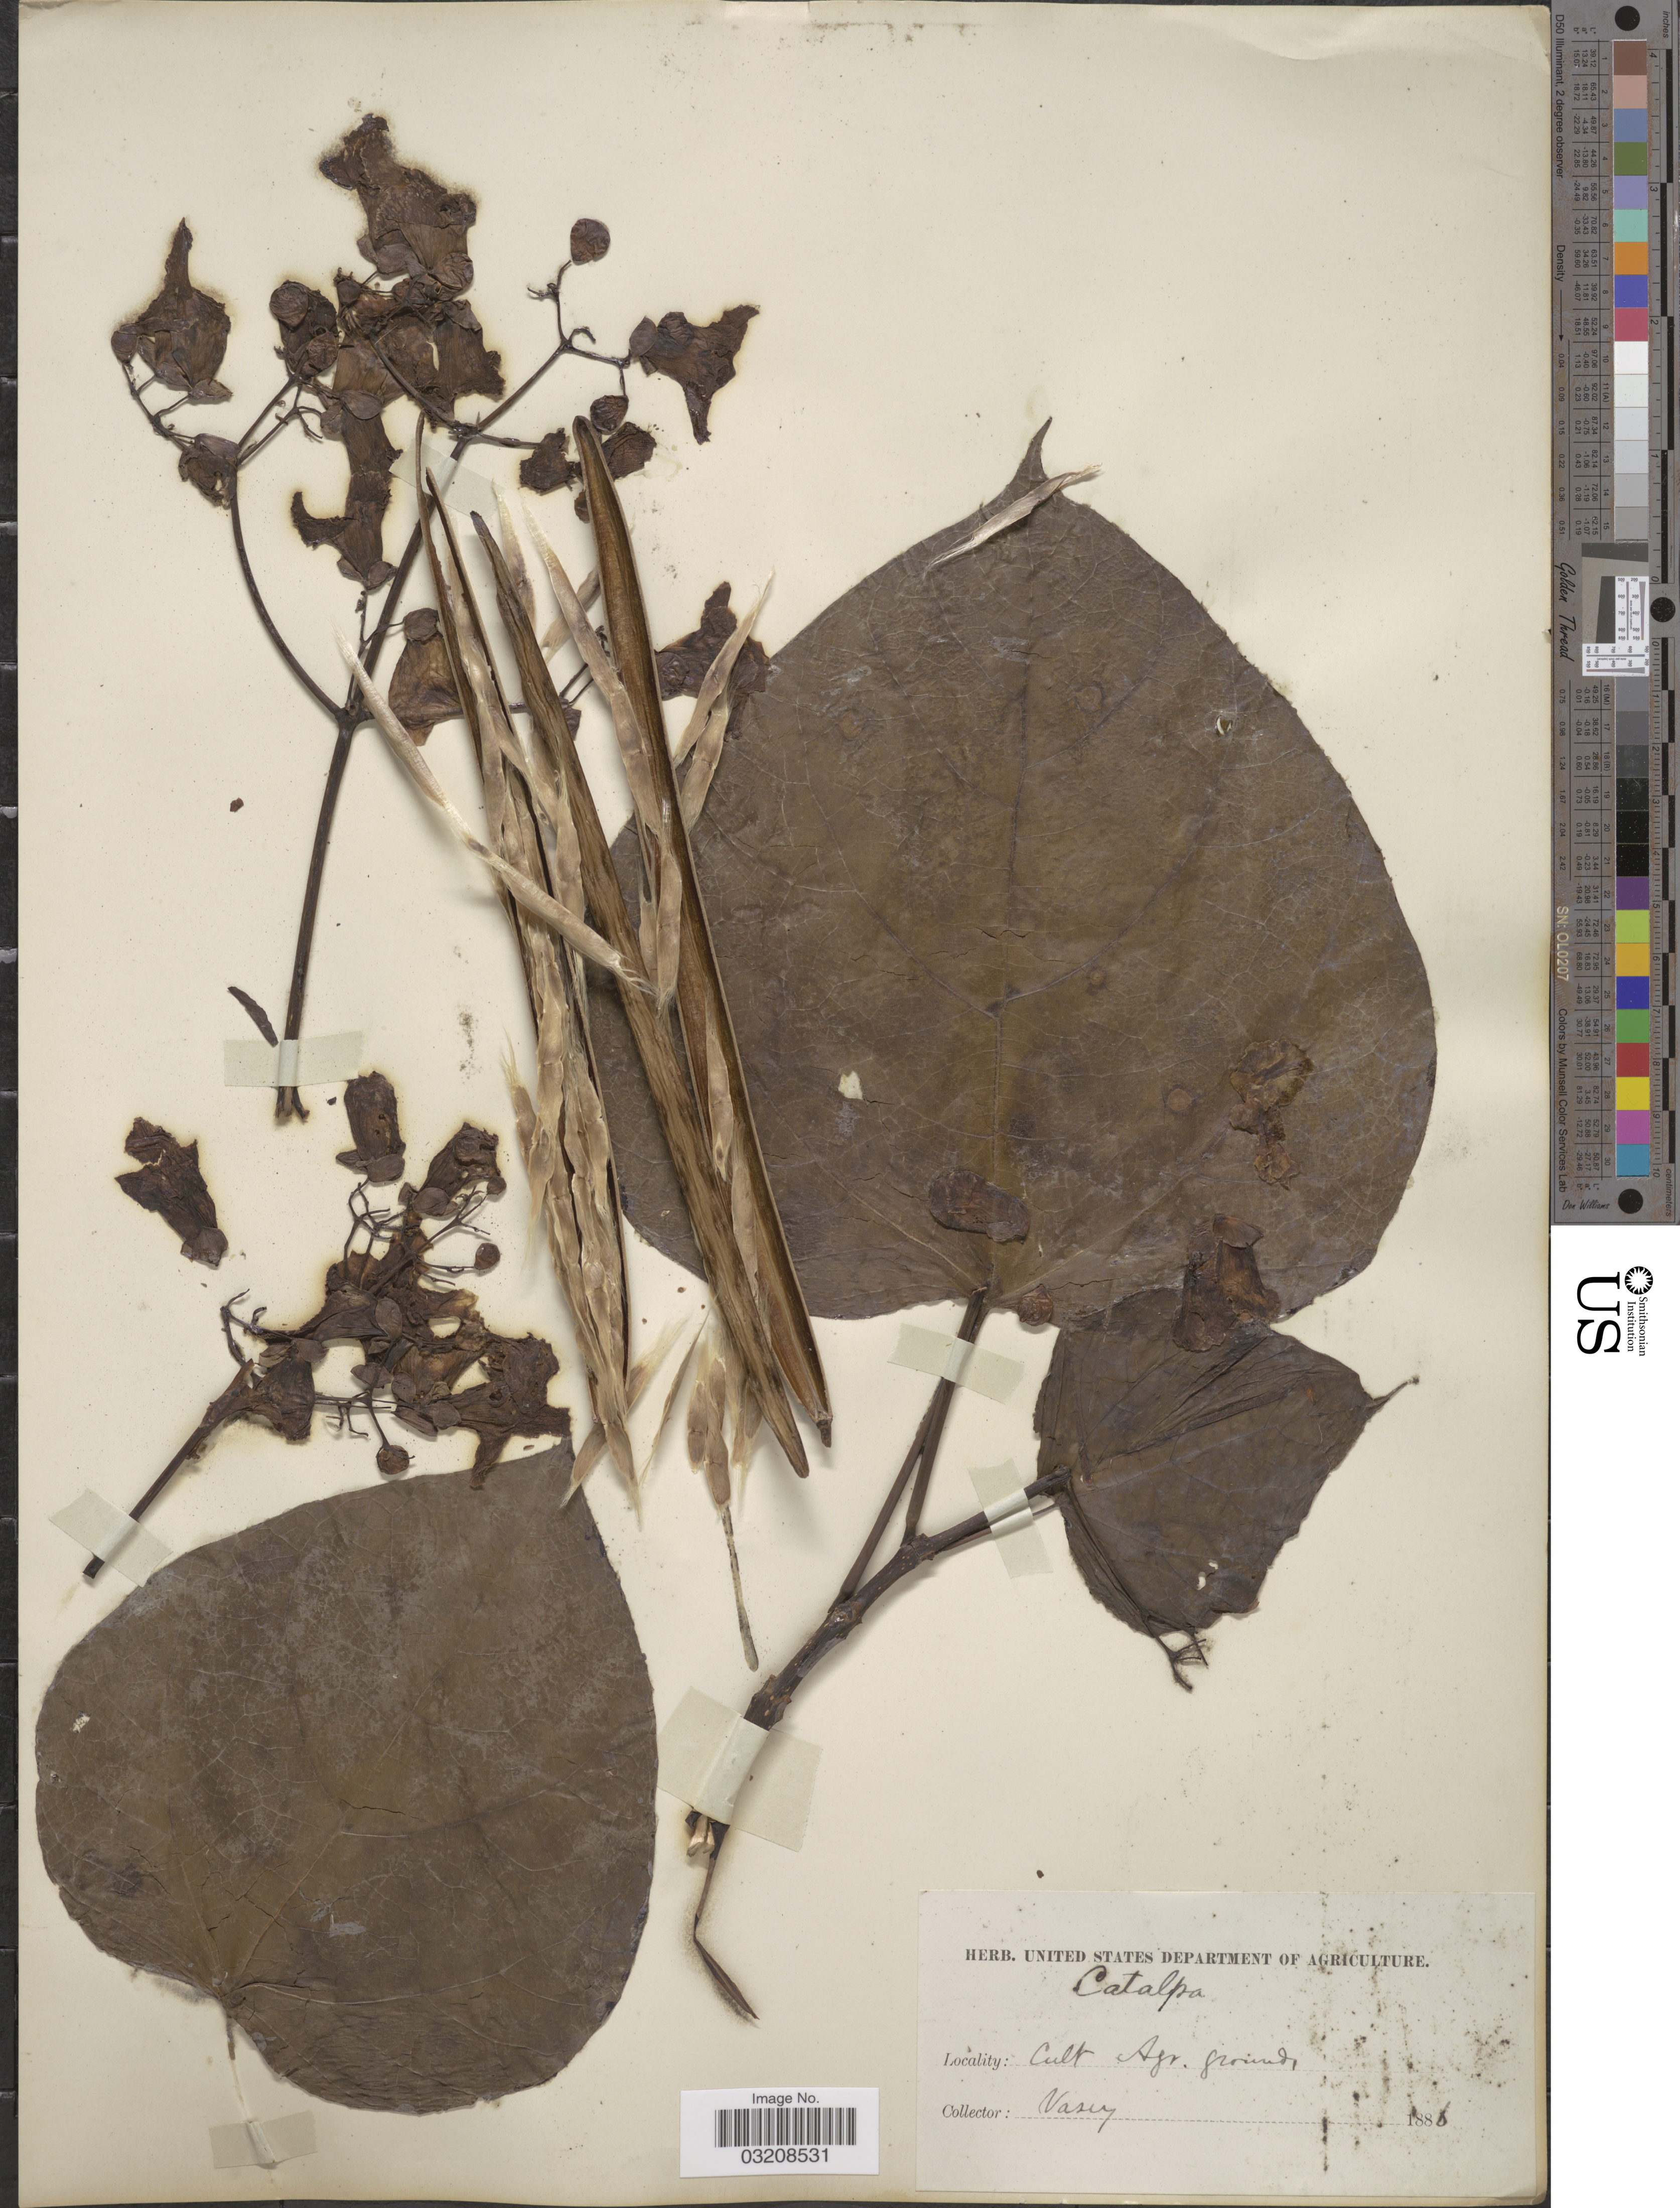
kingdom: Plantae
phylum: Tracheophyta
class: Magnoliopsida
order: Lamiales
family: Bignoniaceae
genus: Catalpa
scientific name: Catalpa bignonioides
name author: Walter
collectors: Vasey, --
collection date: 1886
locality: Agr. grounds.